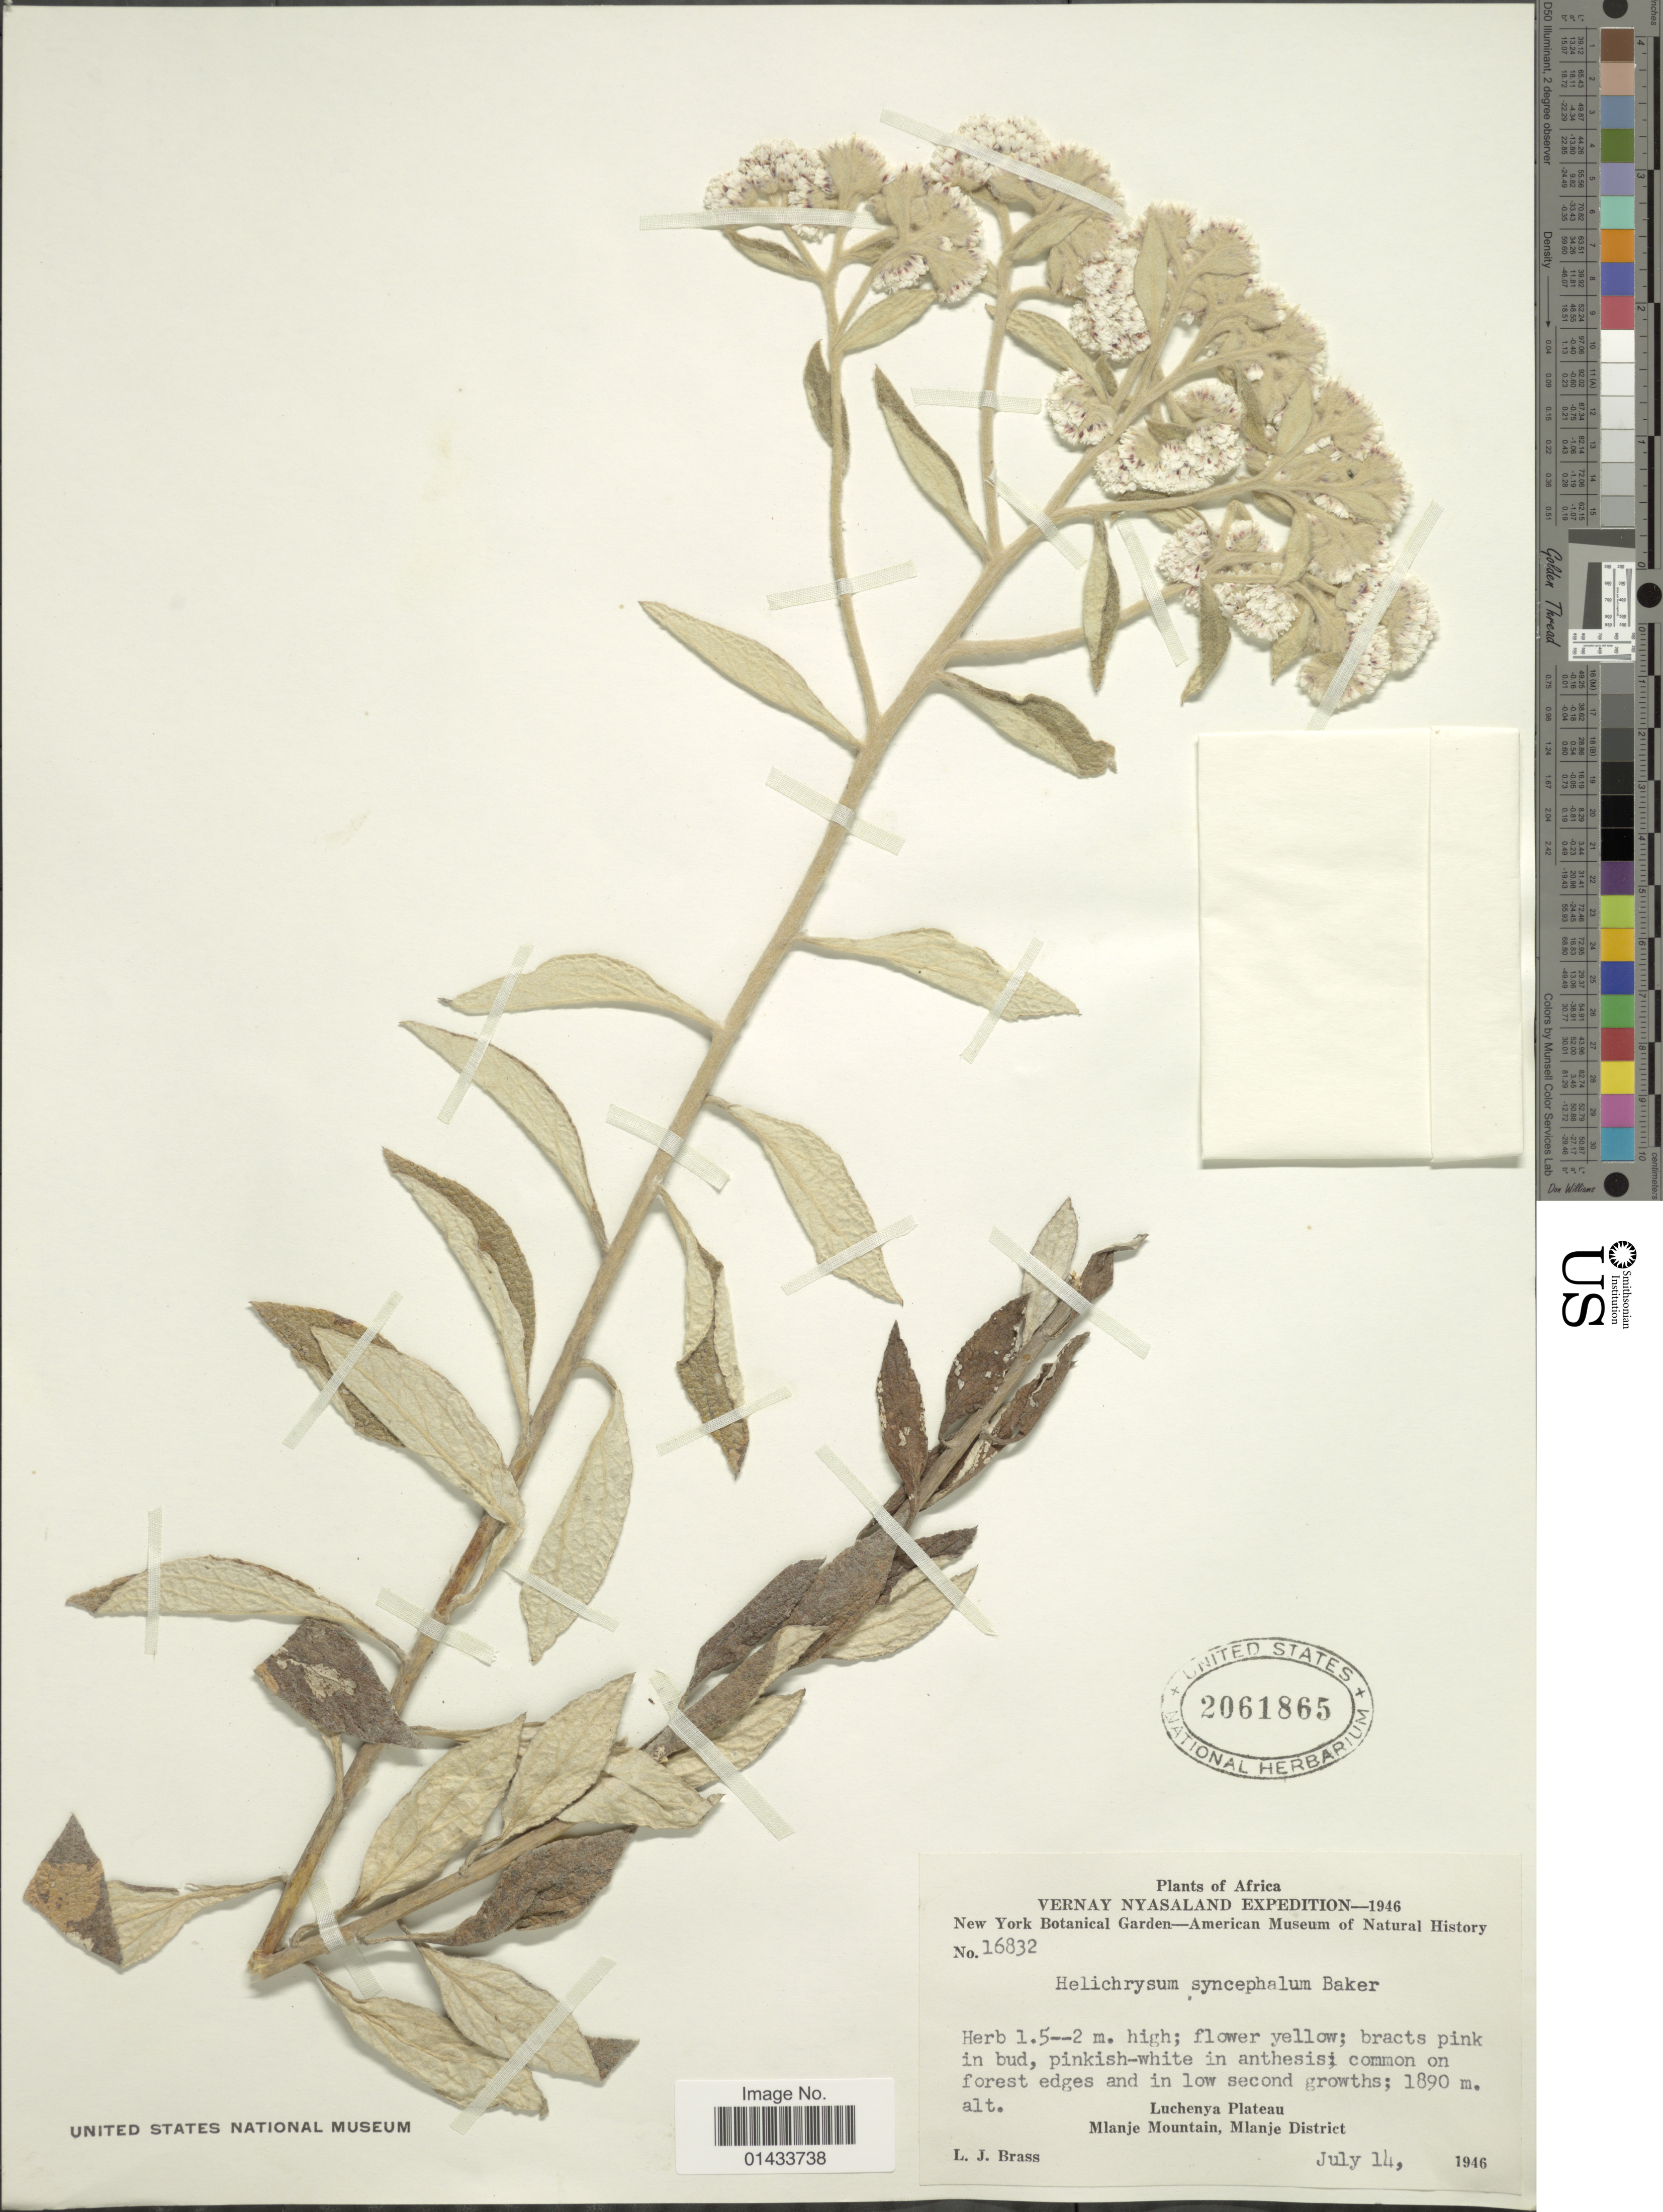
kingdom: Plantae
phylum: Tracheophyta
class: Magnoliopsida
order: Asterales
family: Asteraceae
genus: Helichrysum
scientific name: Helichrysum syncephalum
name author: Baker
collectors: L. J. Brass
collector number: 16832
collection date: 1946-07-14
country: Malawi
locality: Vernay Nyasaland, Luchenya Plateau, Mlanje Mountain, Mlanje District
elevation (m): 1890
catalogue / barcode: US 2061865